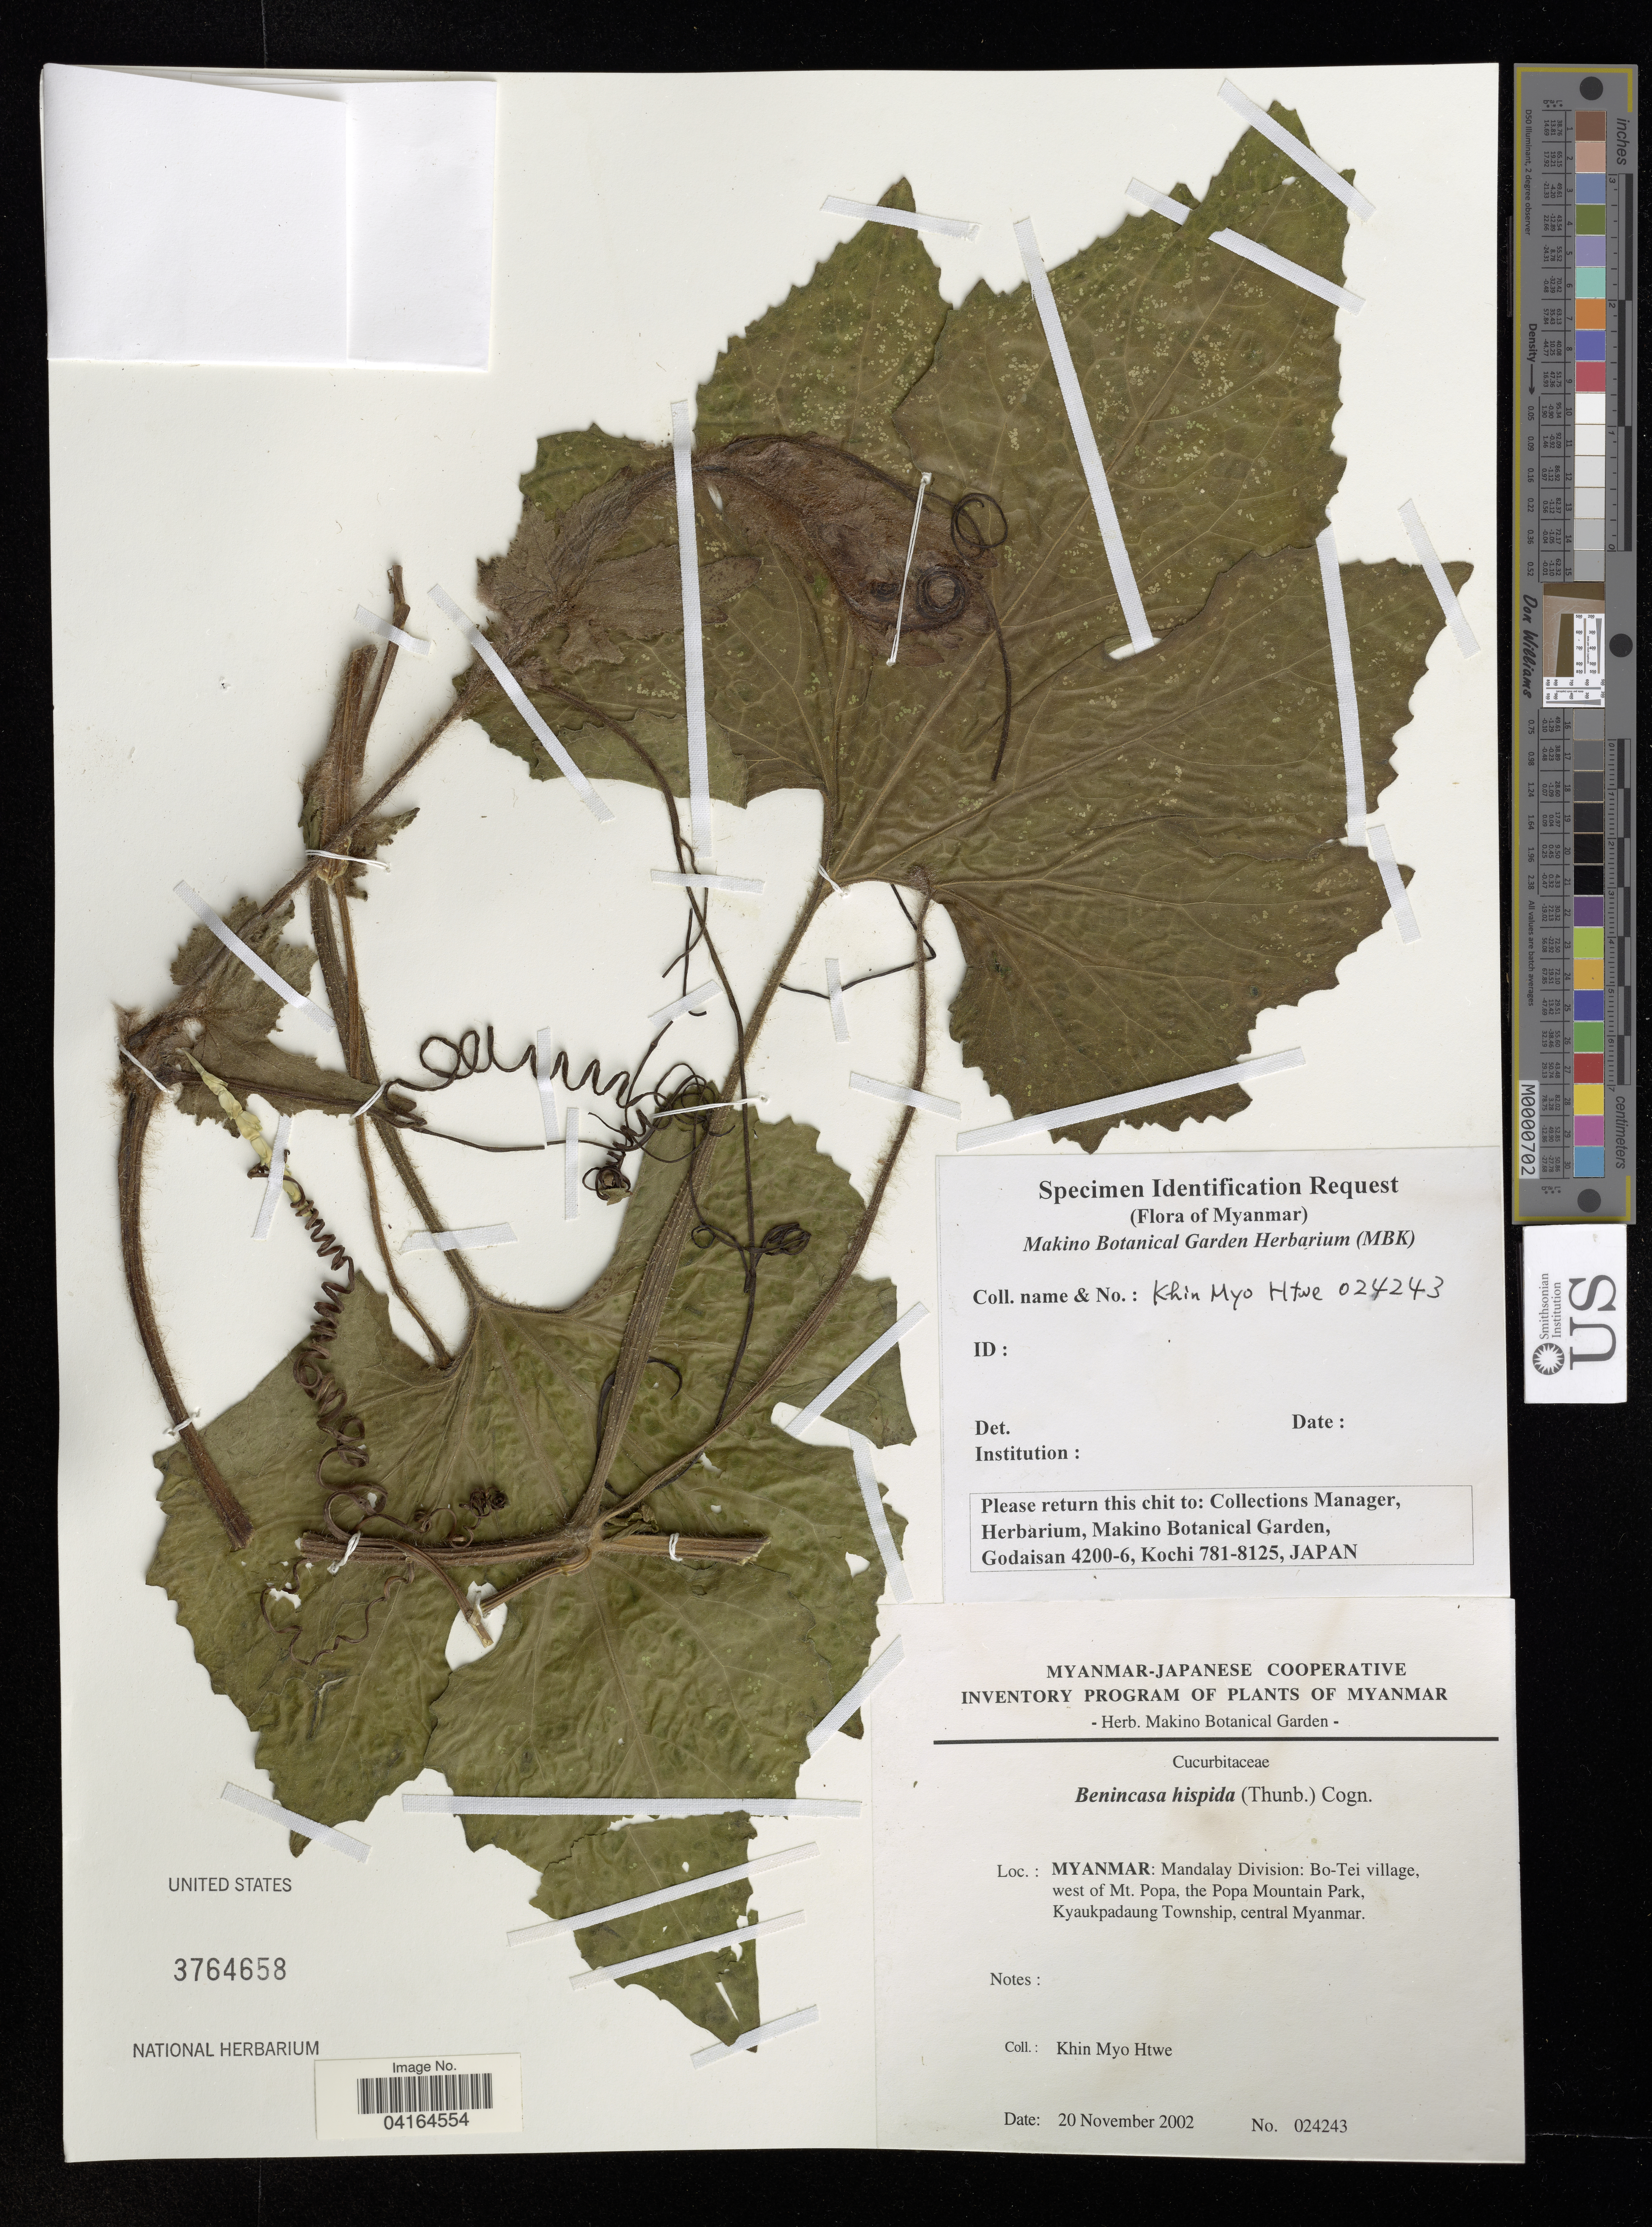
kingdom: Plantae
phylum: Tracheophyta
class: Magnoliopsida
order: Cucurbitales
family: Cucurbitaceae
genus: Benincasa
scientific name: Benincasa hispida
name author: (Thunb.) Cogn.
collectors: K. Htwe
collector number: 024243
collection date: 2002-11-20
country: Myanmar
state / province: Mandalay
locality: Mandalay Division: Bo-Tei village, west of Mt. Popa, the Popa Mountain Park, Kyaukpadaung Township, central Myanmar.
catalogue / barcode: US 3764658